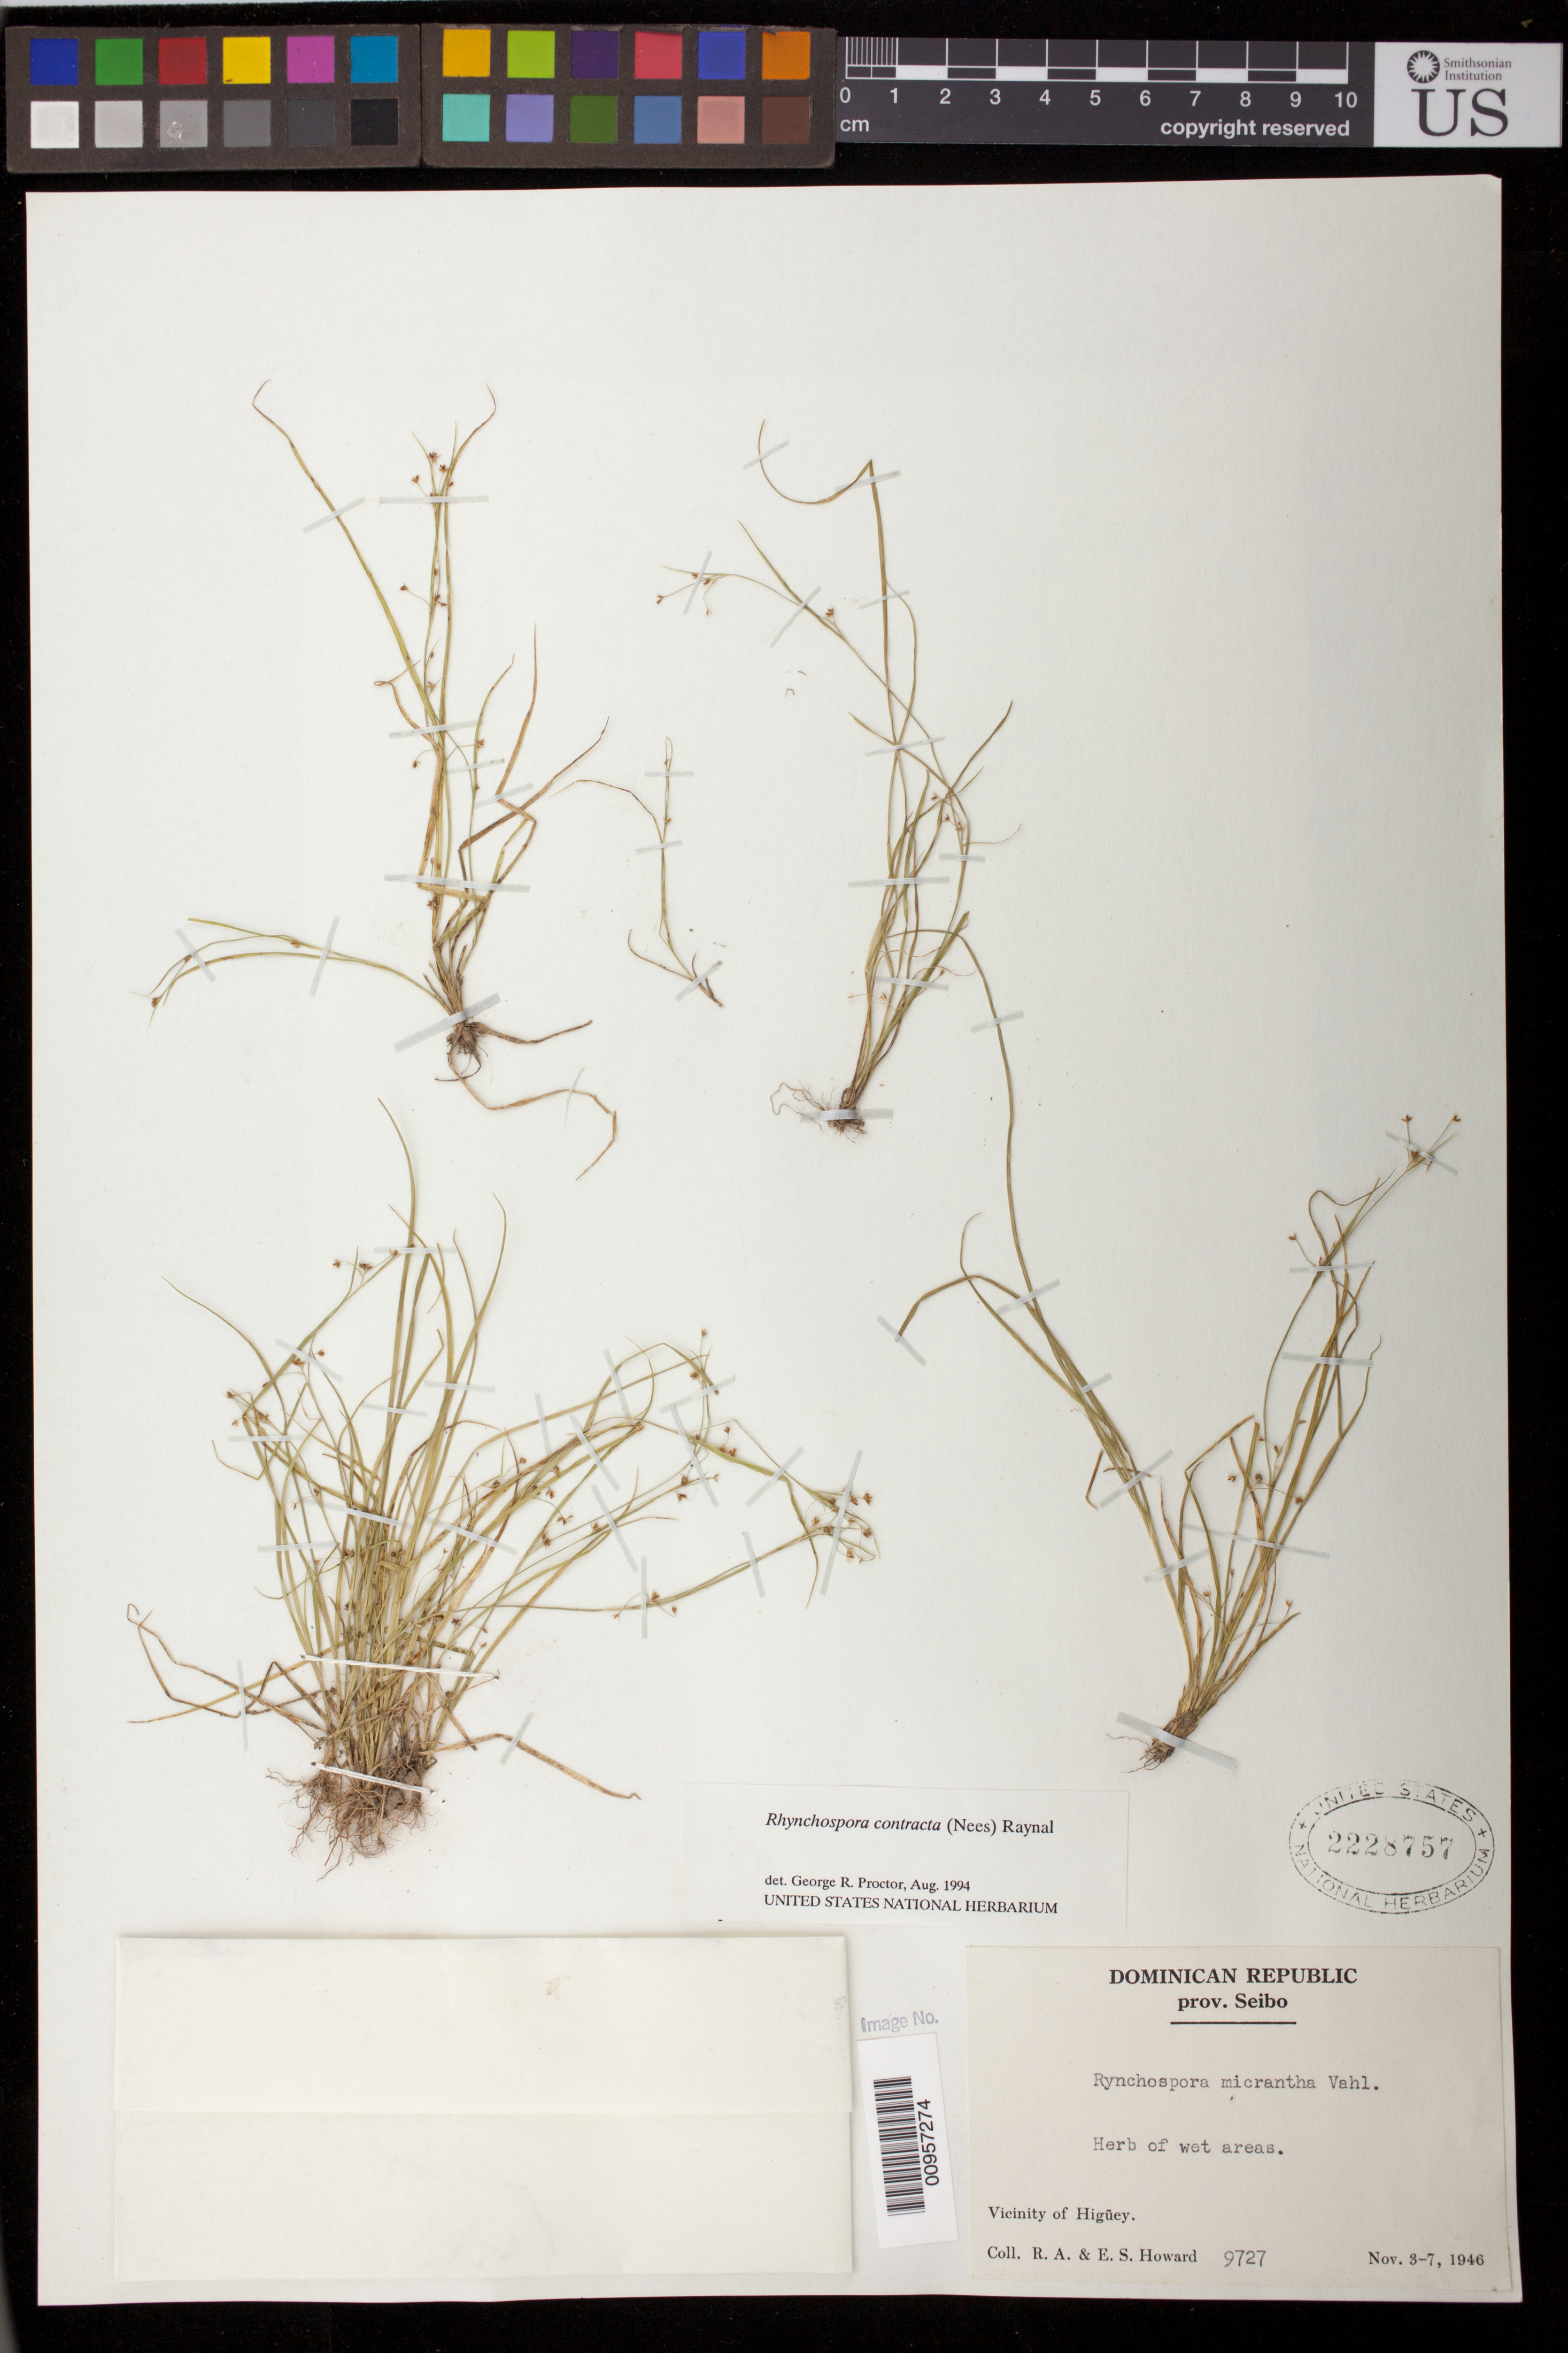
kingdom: Plantae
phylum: Tracheophyta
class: Liliopsida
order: Poales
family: Cyperaceae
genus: Rhynchospora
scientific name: Rhynchospora contracta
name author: (Nees) J. Raynal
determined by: Proctor, G. R.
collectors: R. A. Howard & E. S. Howard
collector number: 9727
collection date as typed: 03 Nov 1946 to 07 Nov 1946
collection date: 1946-11-03/1946-11-07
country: Dominican Republic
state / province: El Seibo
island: Hispaniola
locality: Vicinity of Higüey.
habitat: Wet areas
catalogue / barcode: US 2228757